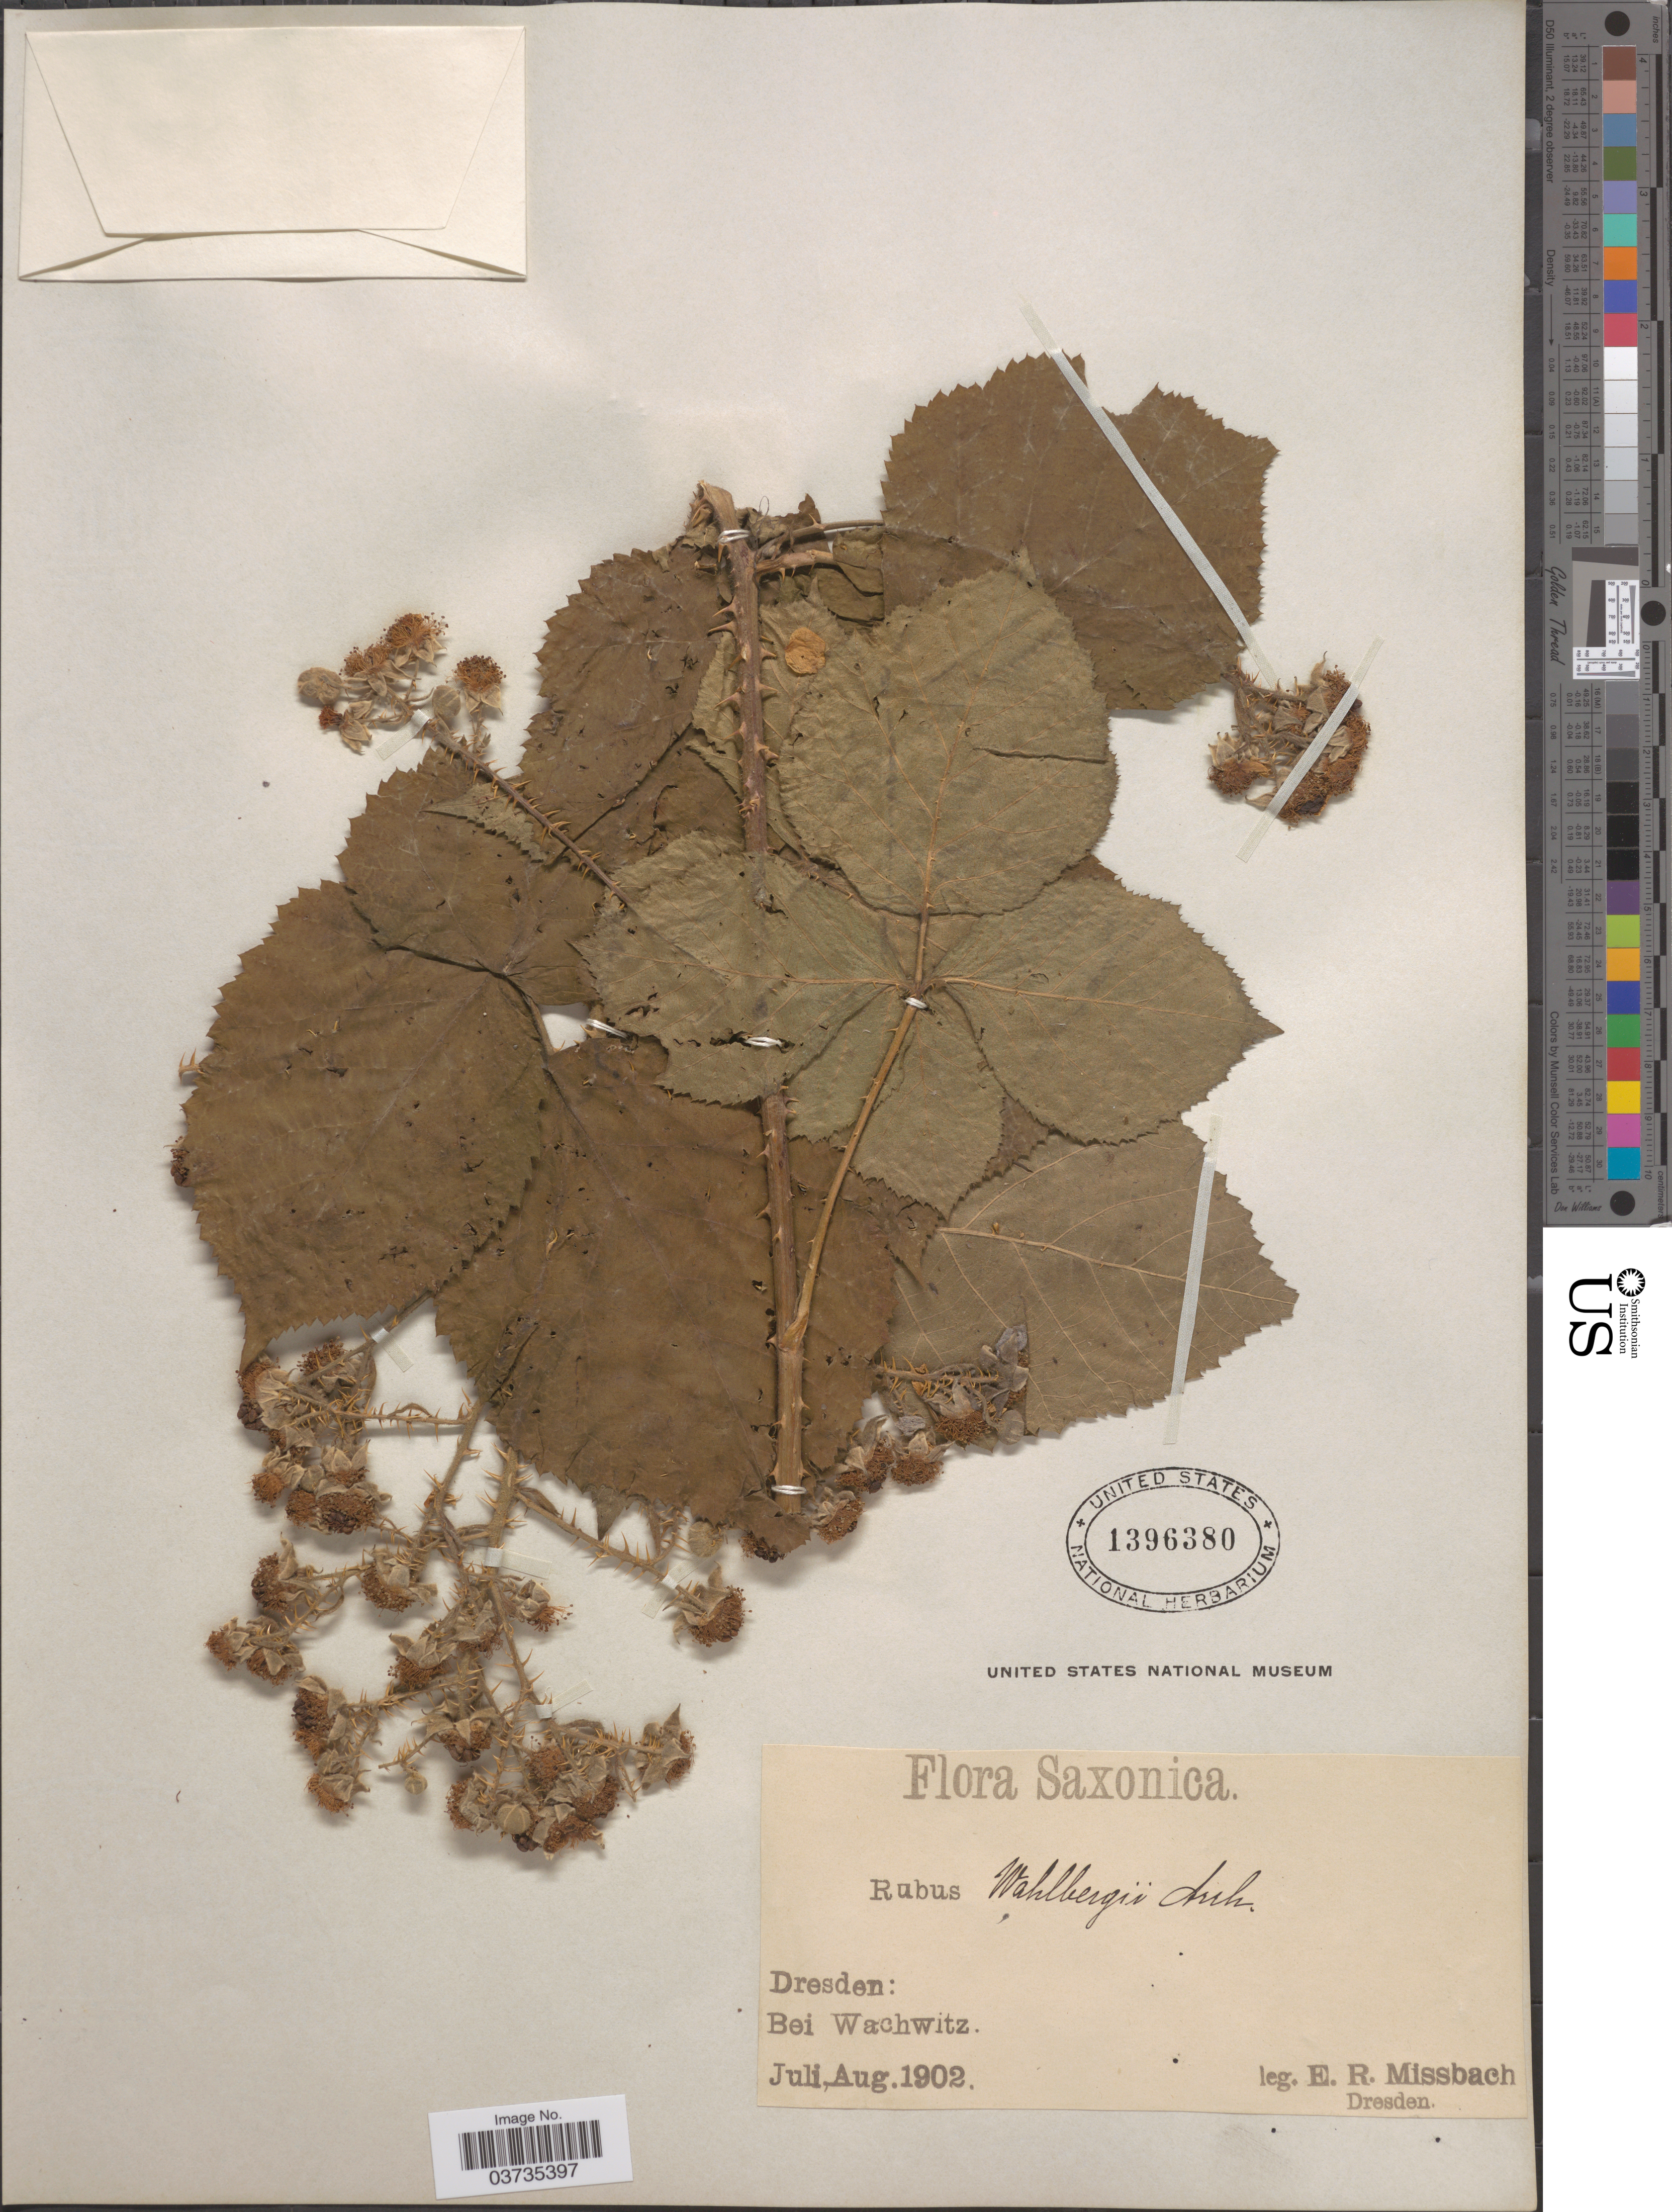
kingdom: Plantae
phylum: Tracheophyta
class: Magnoliopsida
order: Rosales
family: Rosaceae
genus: Rubus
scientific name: Rubus wahlbergii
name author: Arrh.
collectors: E. Missbach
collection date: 1902-07/1902-08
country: Germany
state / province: Niedersachsen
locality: Saxonica. Dresden: Bei Wachwitz.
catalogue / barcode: US 1396380